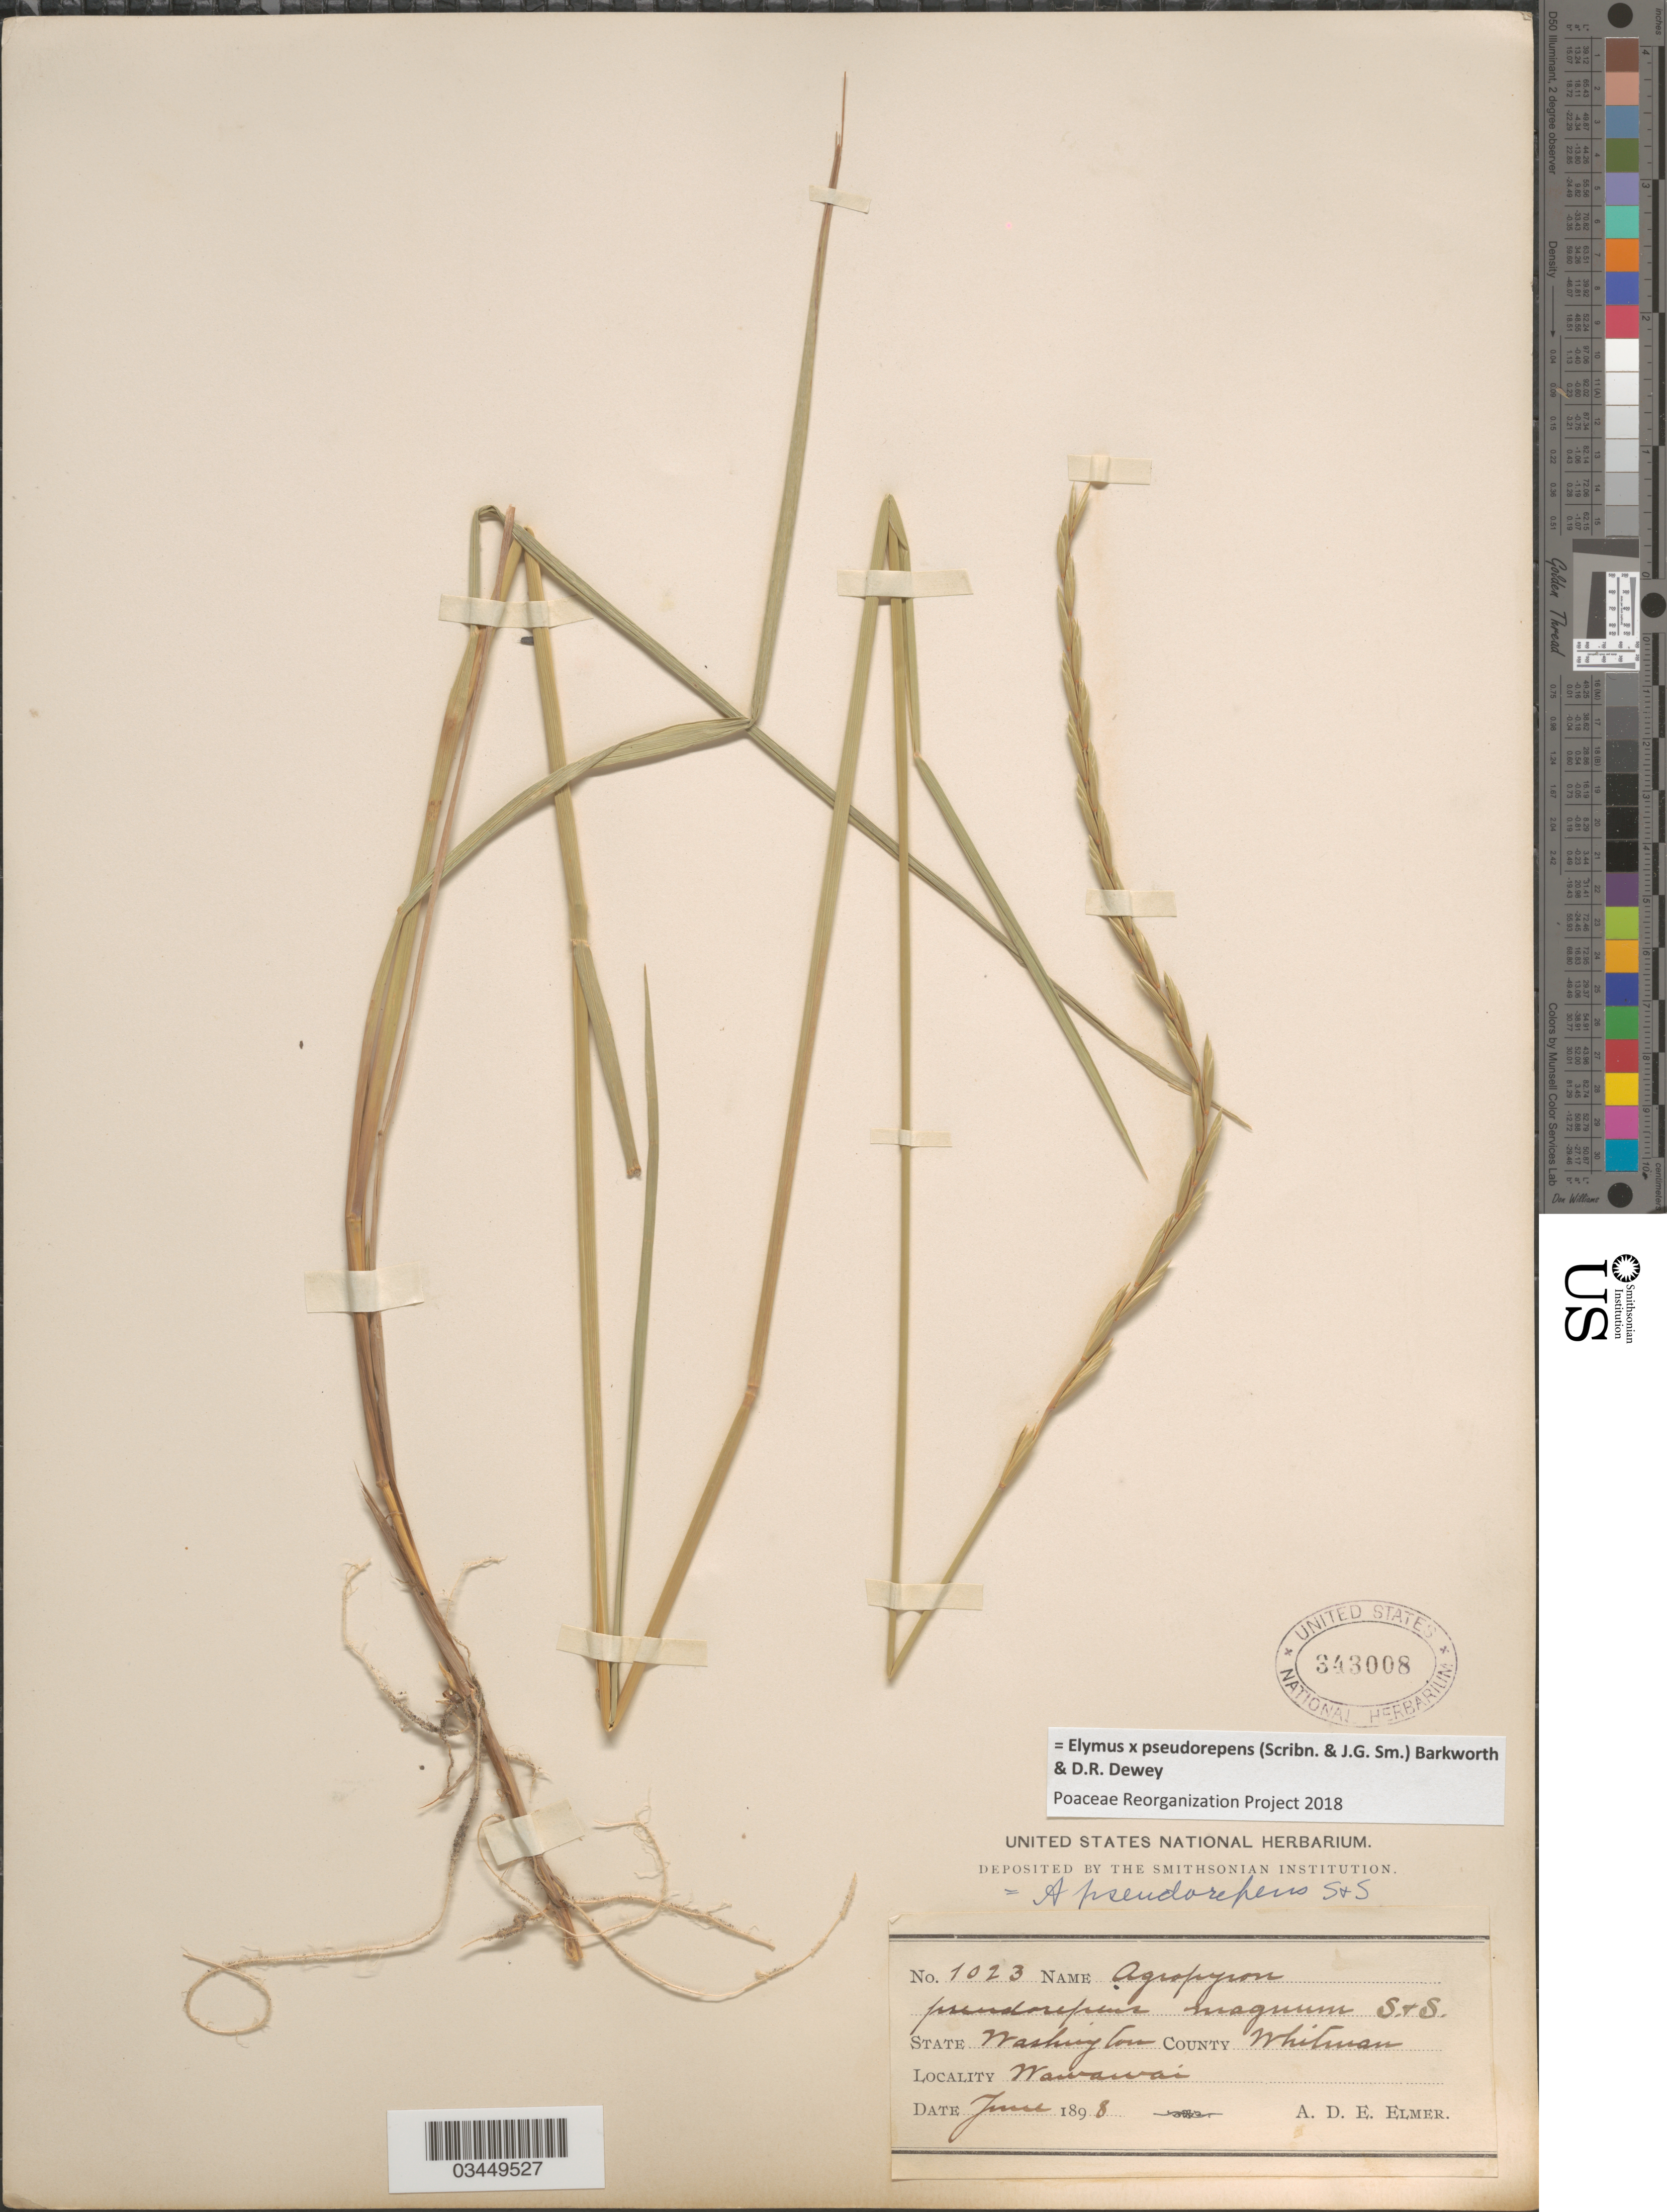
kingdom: Plantae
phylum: Tracheophyta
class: Liliopsida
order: Poales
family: Poaceae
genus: Elymus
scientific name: Elymus x pseudorepens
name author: (Scribn. & J.G. Sm.) Barkworth & Dewey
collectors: A. D. E. Elmer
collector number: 1023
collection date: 1898-06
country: United States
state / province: Washington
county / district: Whitman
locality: County Whitman. Wawawai.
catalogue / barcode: US 343008